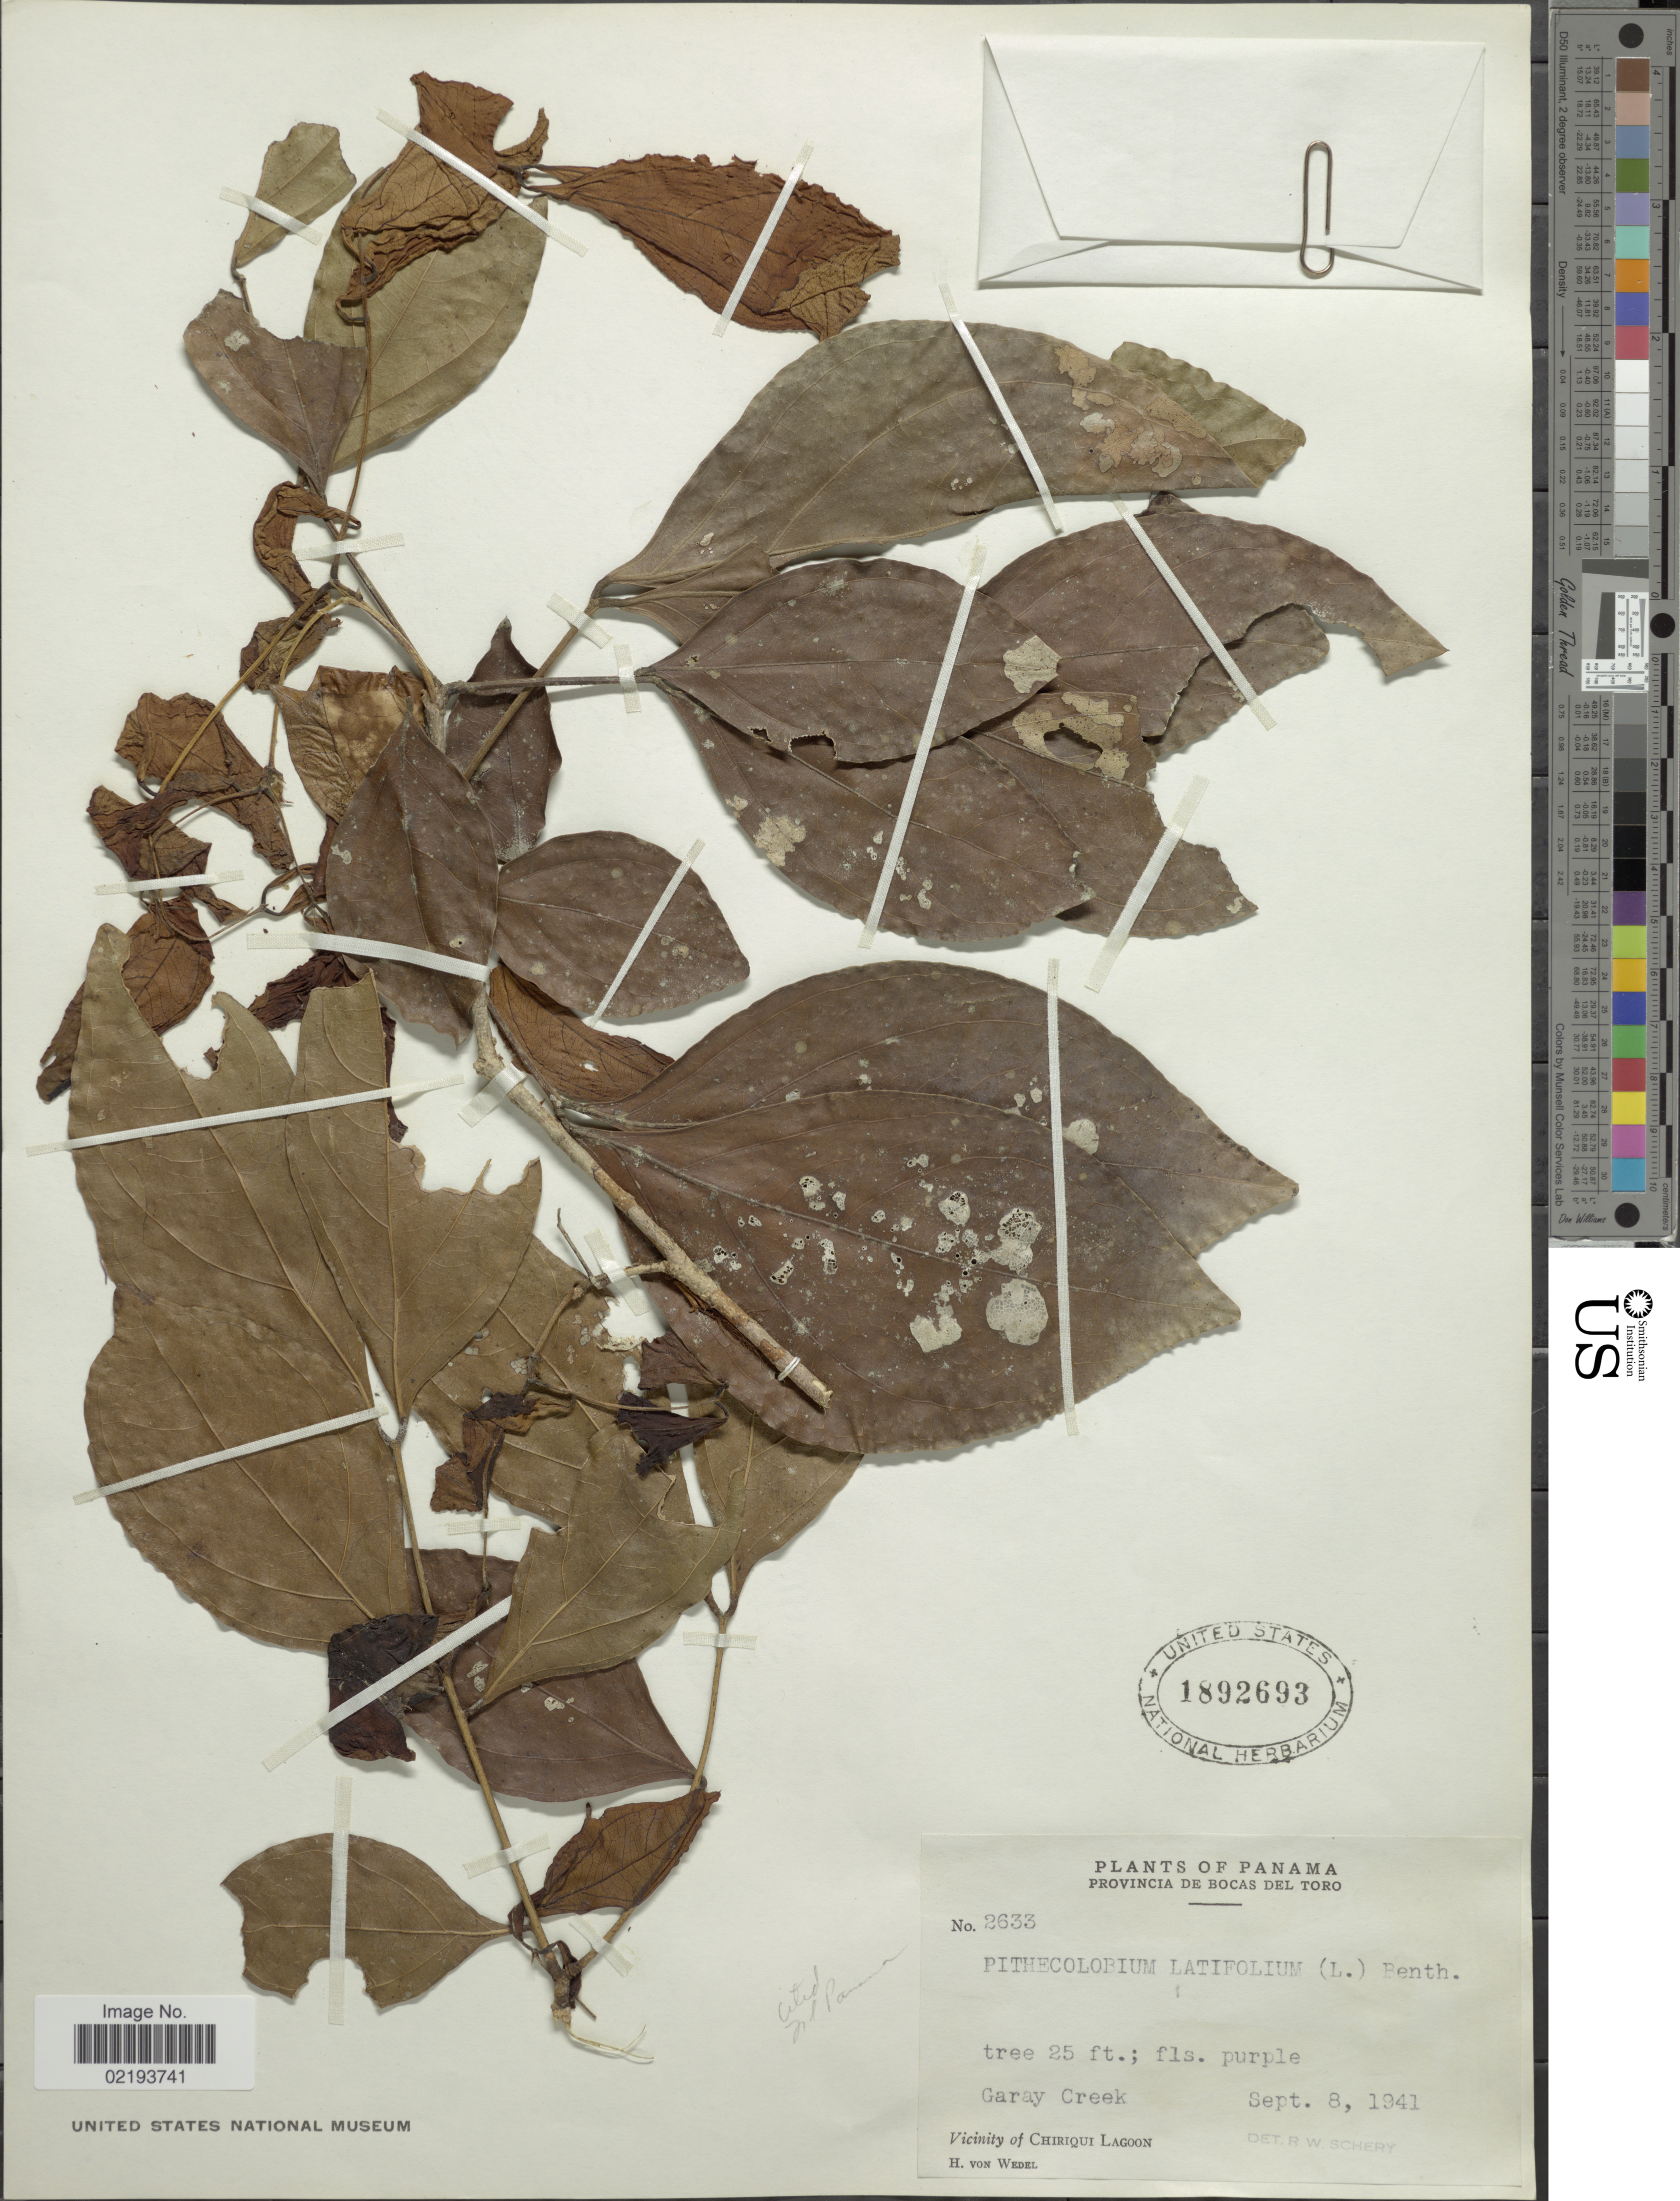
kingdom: Plantae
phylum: Tracheophyta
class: Magnoliopsida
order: Fabales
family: Fabaceae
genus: Zygia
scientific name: Zygia latifolia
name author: (L.) Fawc. & Rendle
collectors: H. von Wedel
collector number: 2633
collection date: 1941-09-08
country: Panama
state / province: Bocas del Toro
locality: Garay Creek, Vicinity of Chiriqui Lagoon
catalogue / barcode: US 1892693